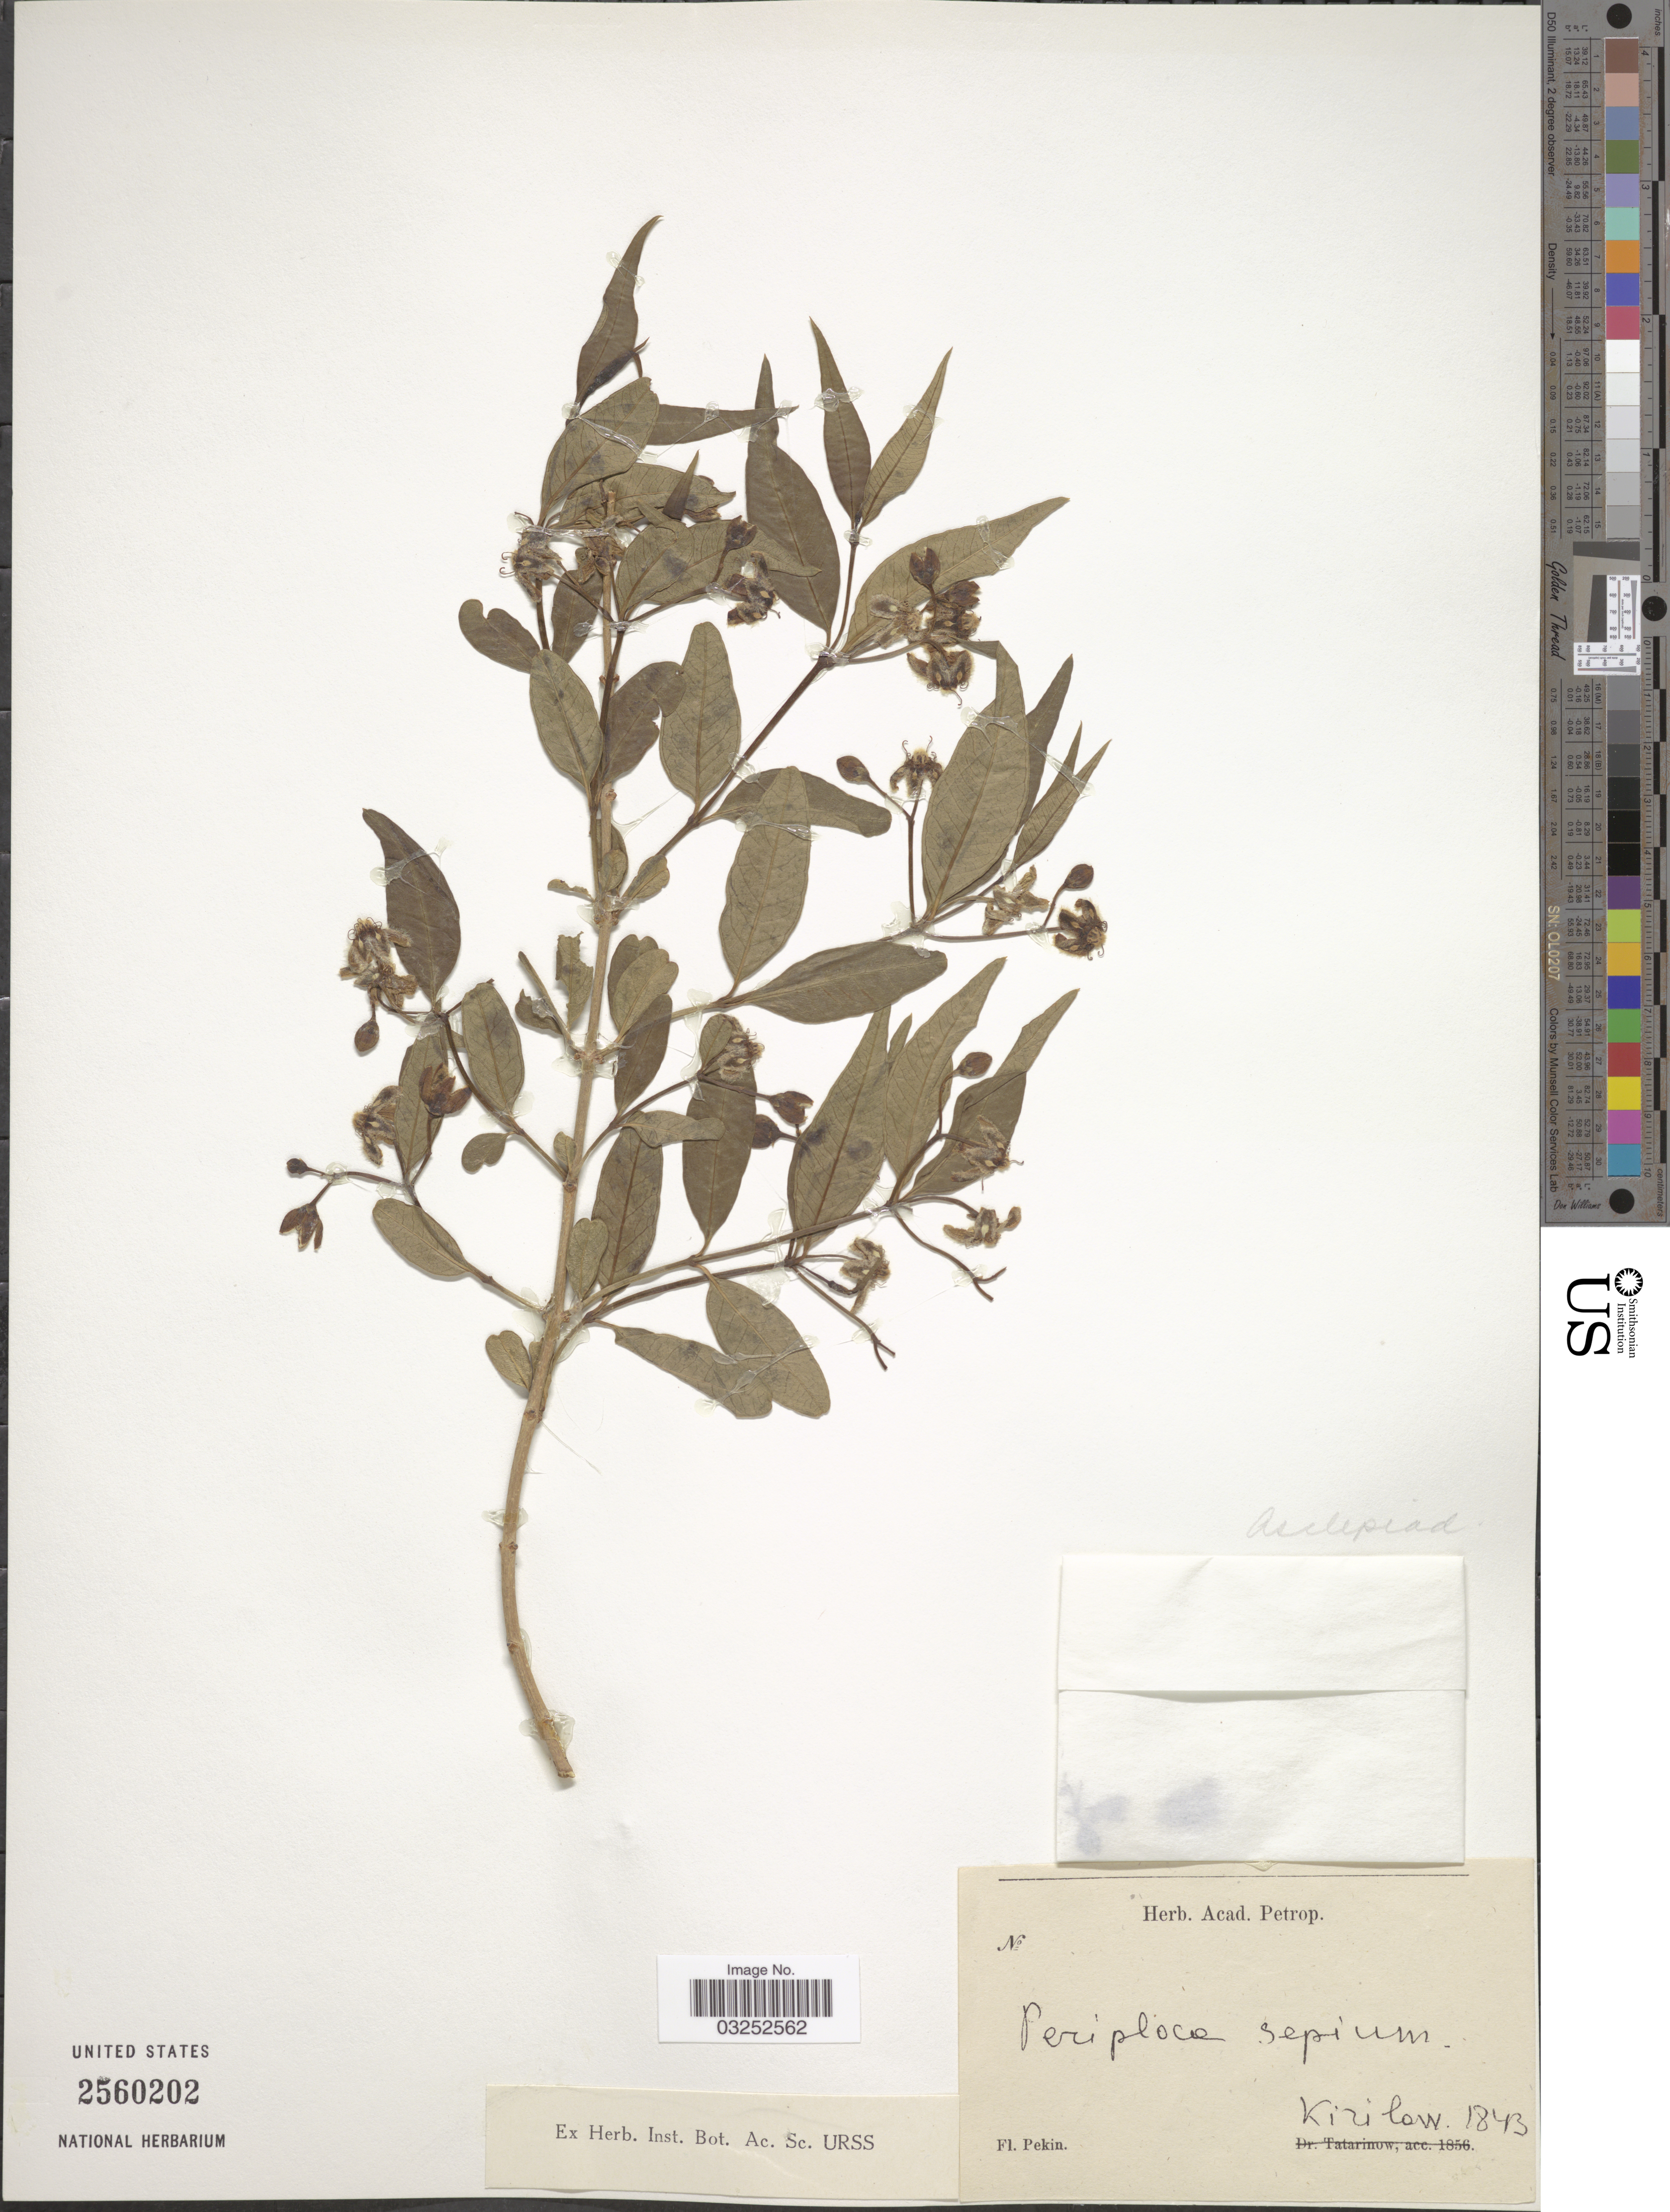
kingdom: Plantae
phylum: Tracheophyta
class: Magnoliopsida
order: Gentianales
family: Apocynaceae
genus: Periploca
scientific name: Periploca sepium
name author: Bunge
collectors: Kirilow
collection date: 1843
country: China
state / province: Beijing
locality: Pekin.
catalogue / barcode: US 2560202